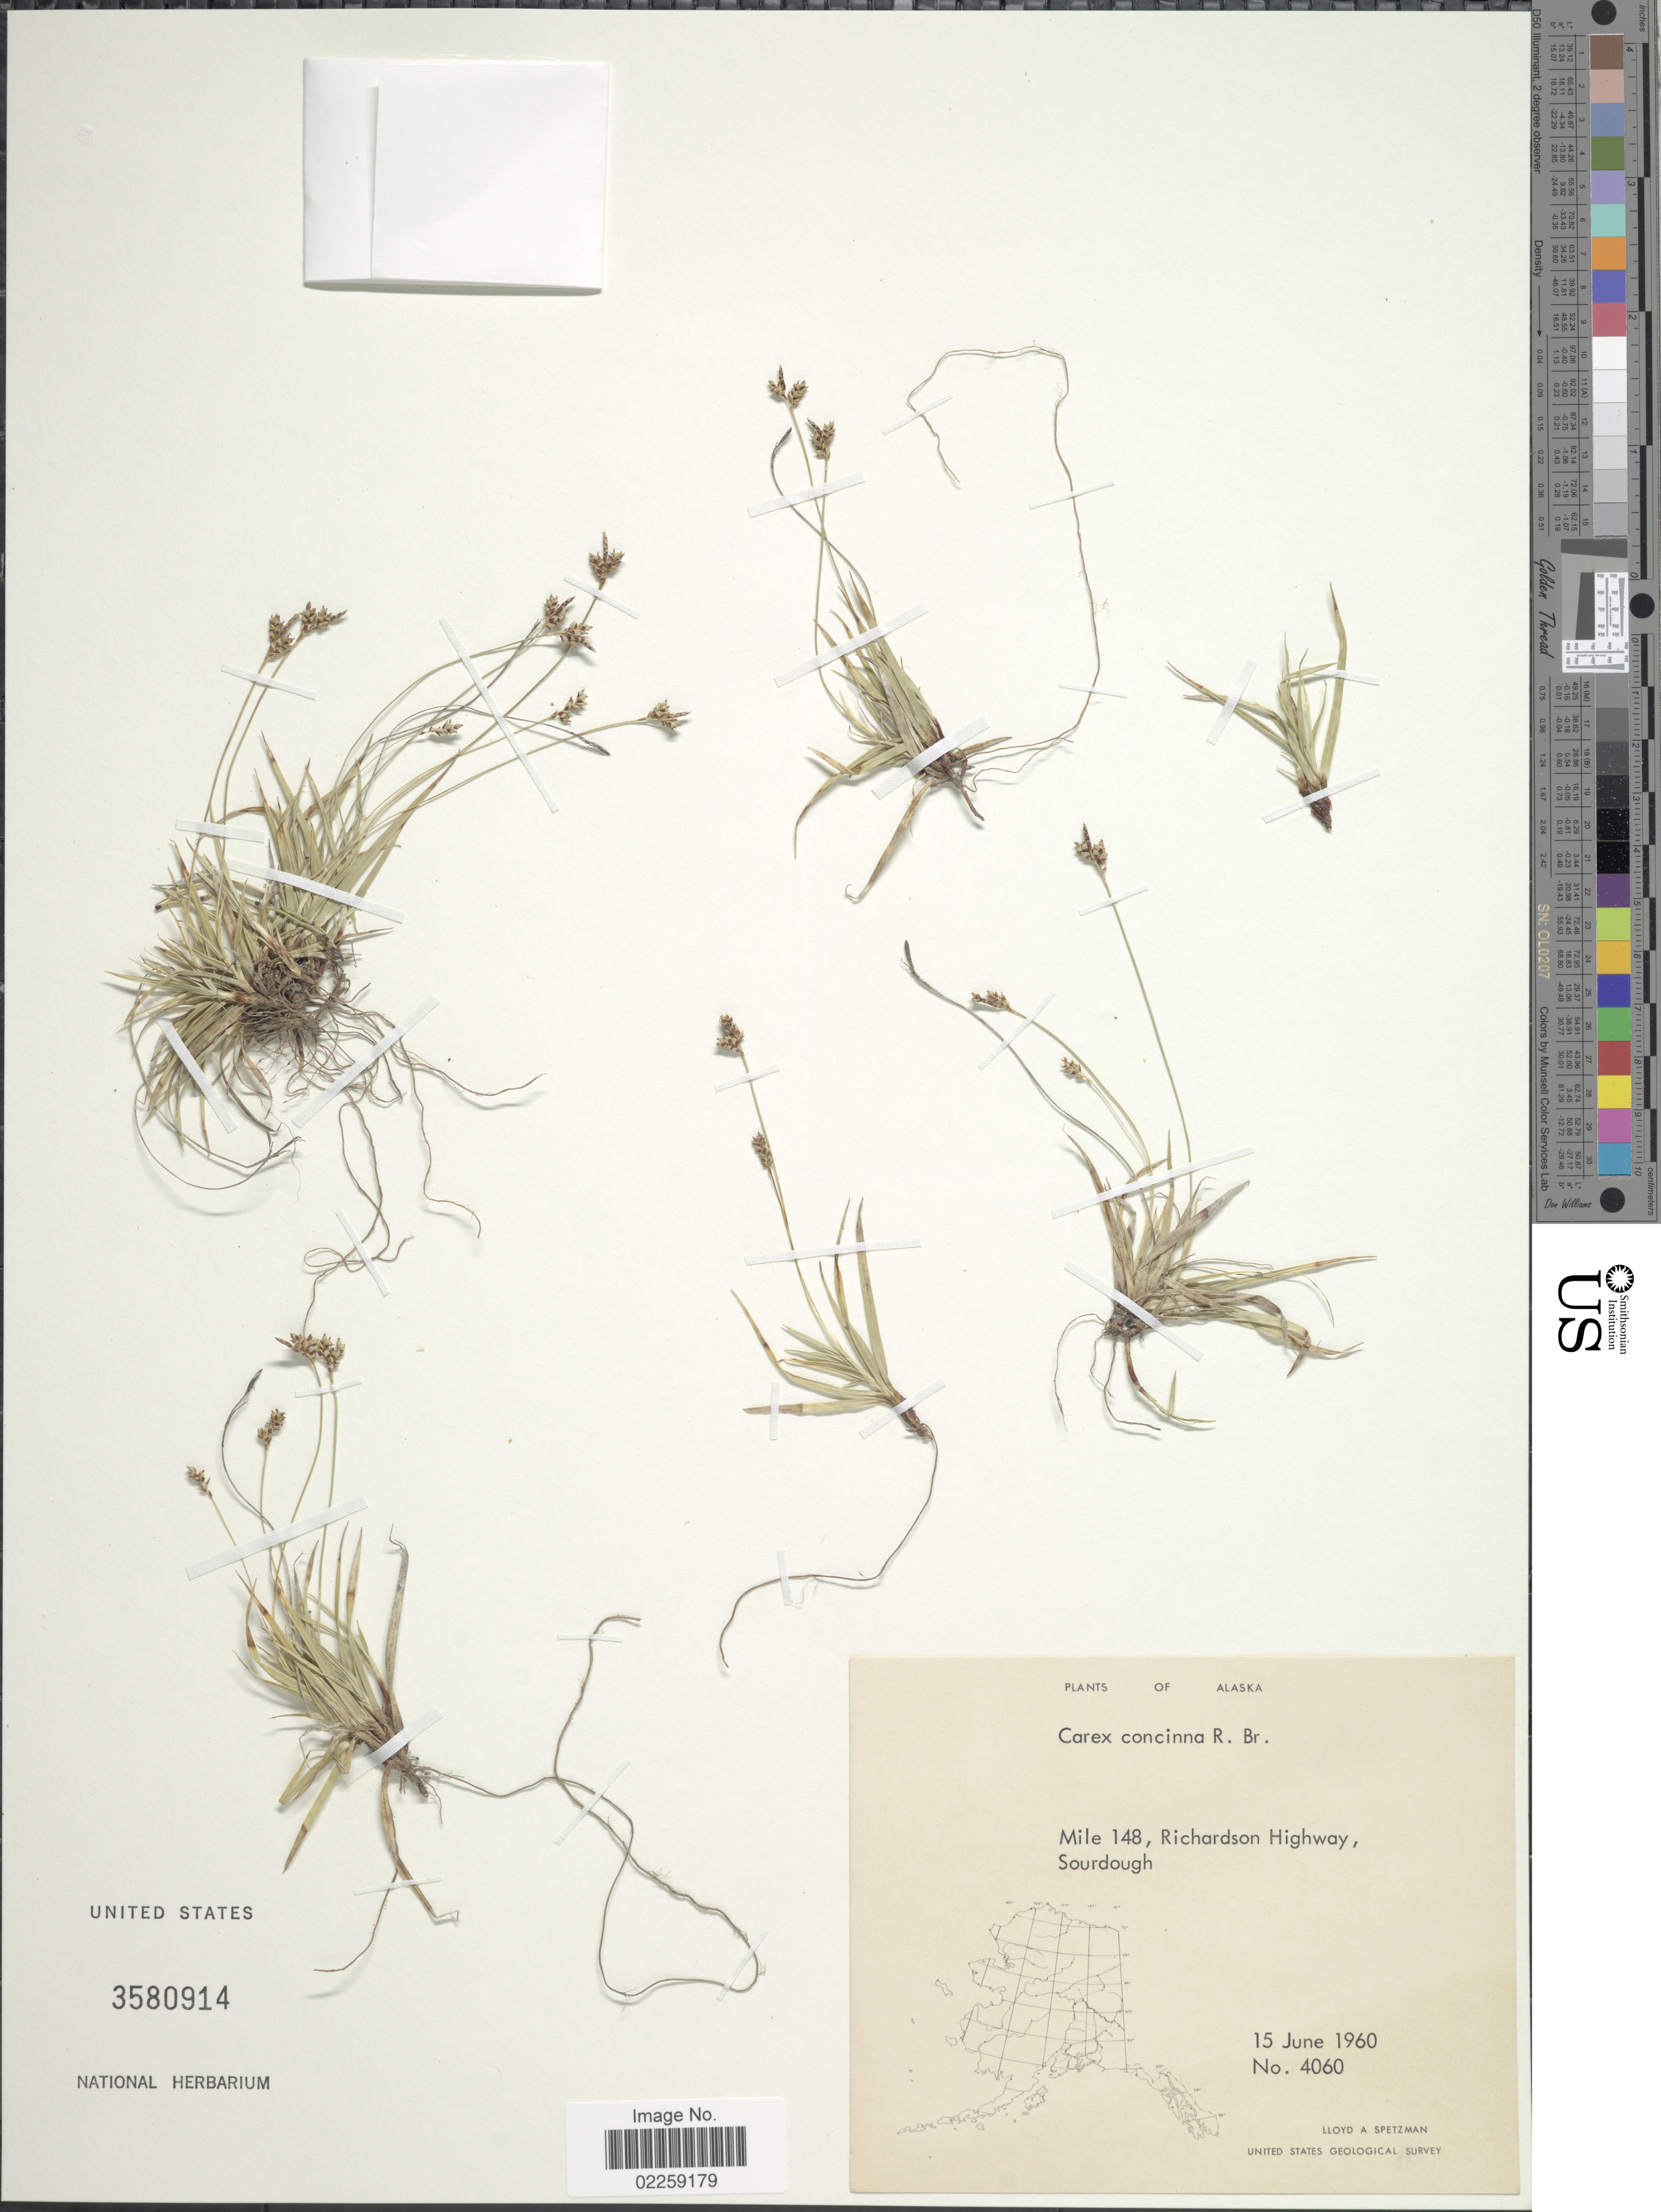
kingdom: Plantae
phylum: Tracheophyta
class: Liliopsida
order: Poales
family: Cyperaceae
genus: Carex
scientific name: Carex concinna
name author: R. Br.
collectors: L. Spetzman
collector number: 4060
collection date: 1960-06-15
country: United States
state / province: Alaska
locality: Mile 148, Richardson Highway, Sourdough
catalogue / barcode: US 3580914